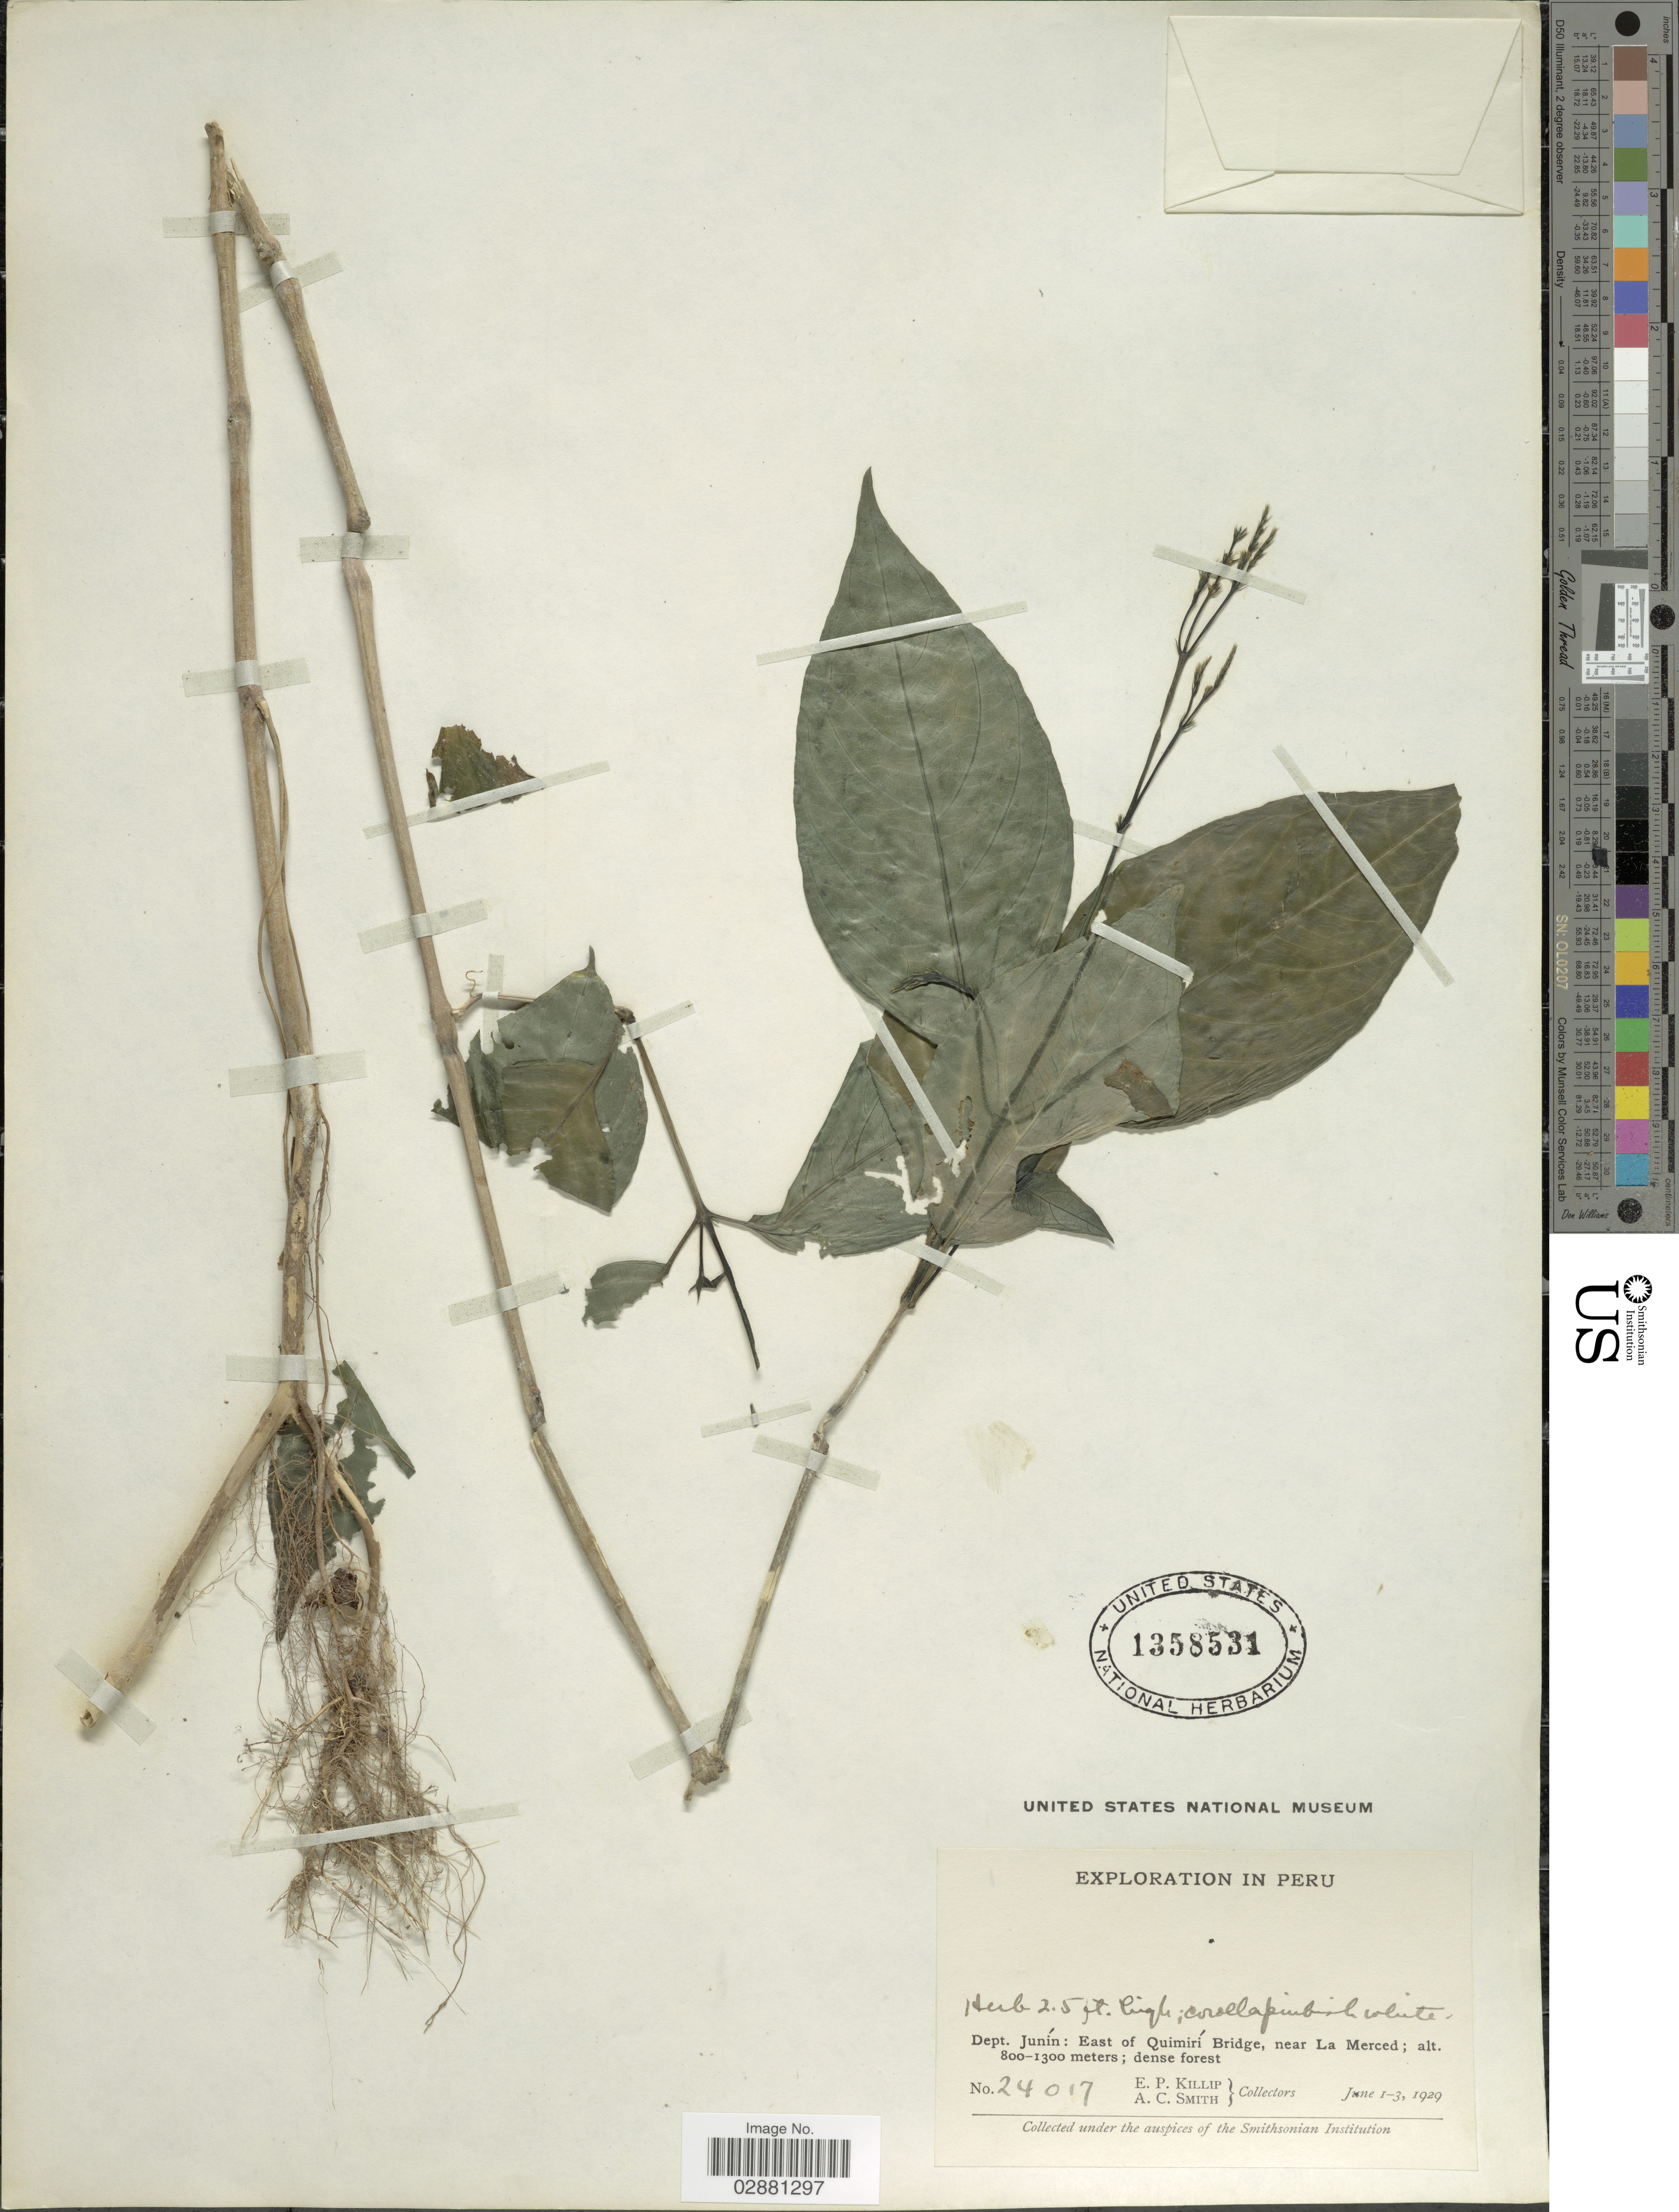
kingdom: Plantae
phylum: Tracheophyta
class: Magnoliopsida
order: Lamiales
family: Acanthaceae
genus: Justicia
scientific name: Justicia ulei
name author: Lindau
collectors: E. P. Killip & A. C. Smith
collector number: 24017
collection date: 1929-06-01/1929-06-03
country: Peru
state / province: Junín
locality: Dept. Junín: East of Quimirí Bridge, near La Merced.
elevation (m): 800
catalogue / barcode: US 1358531